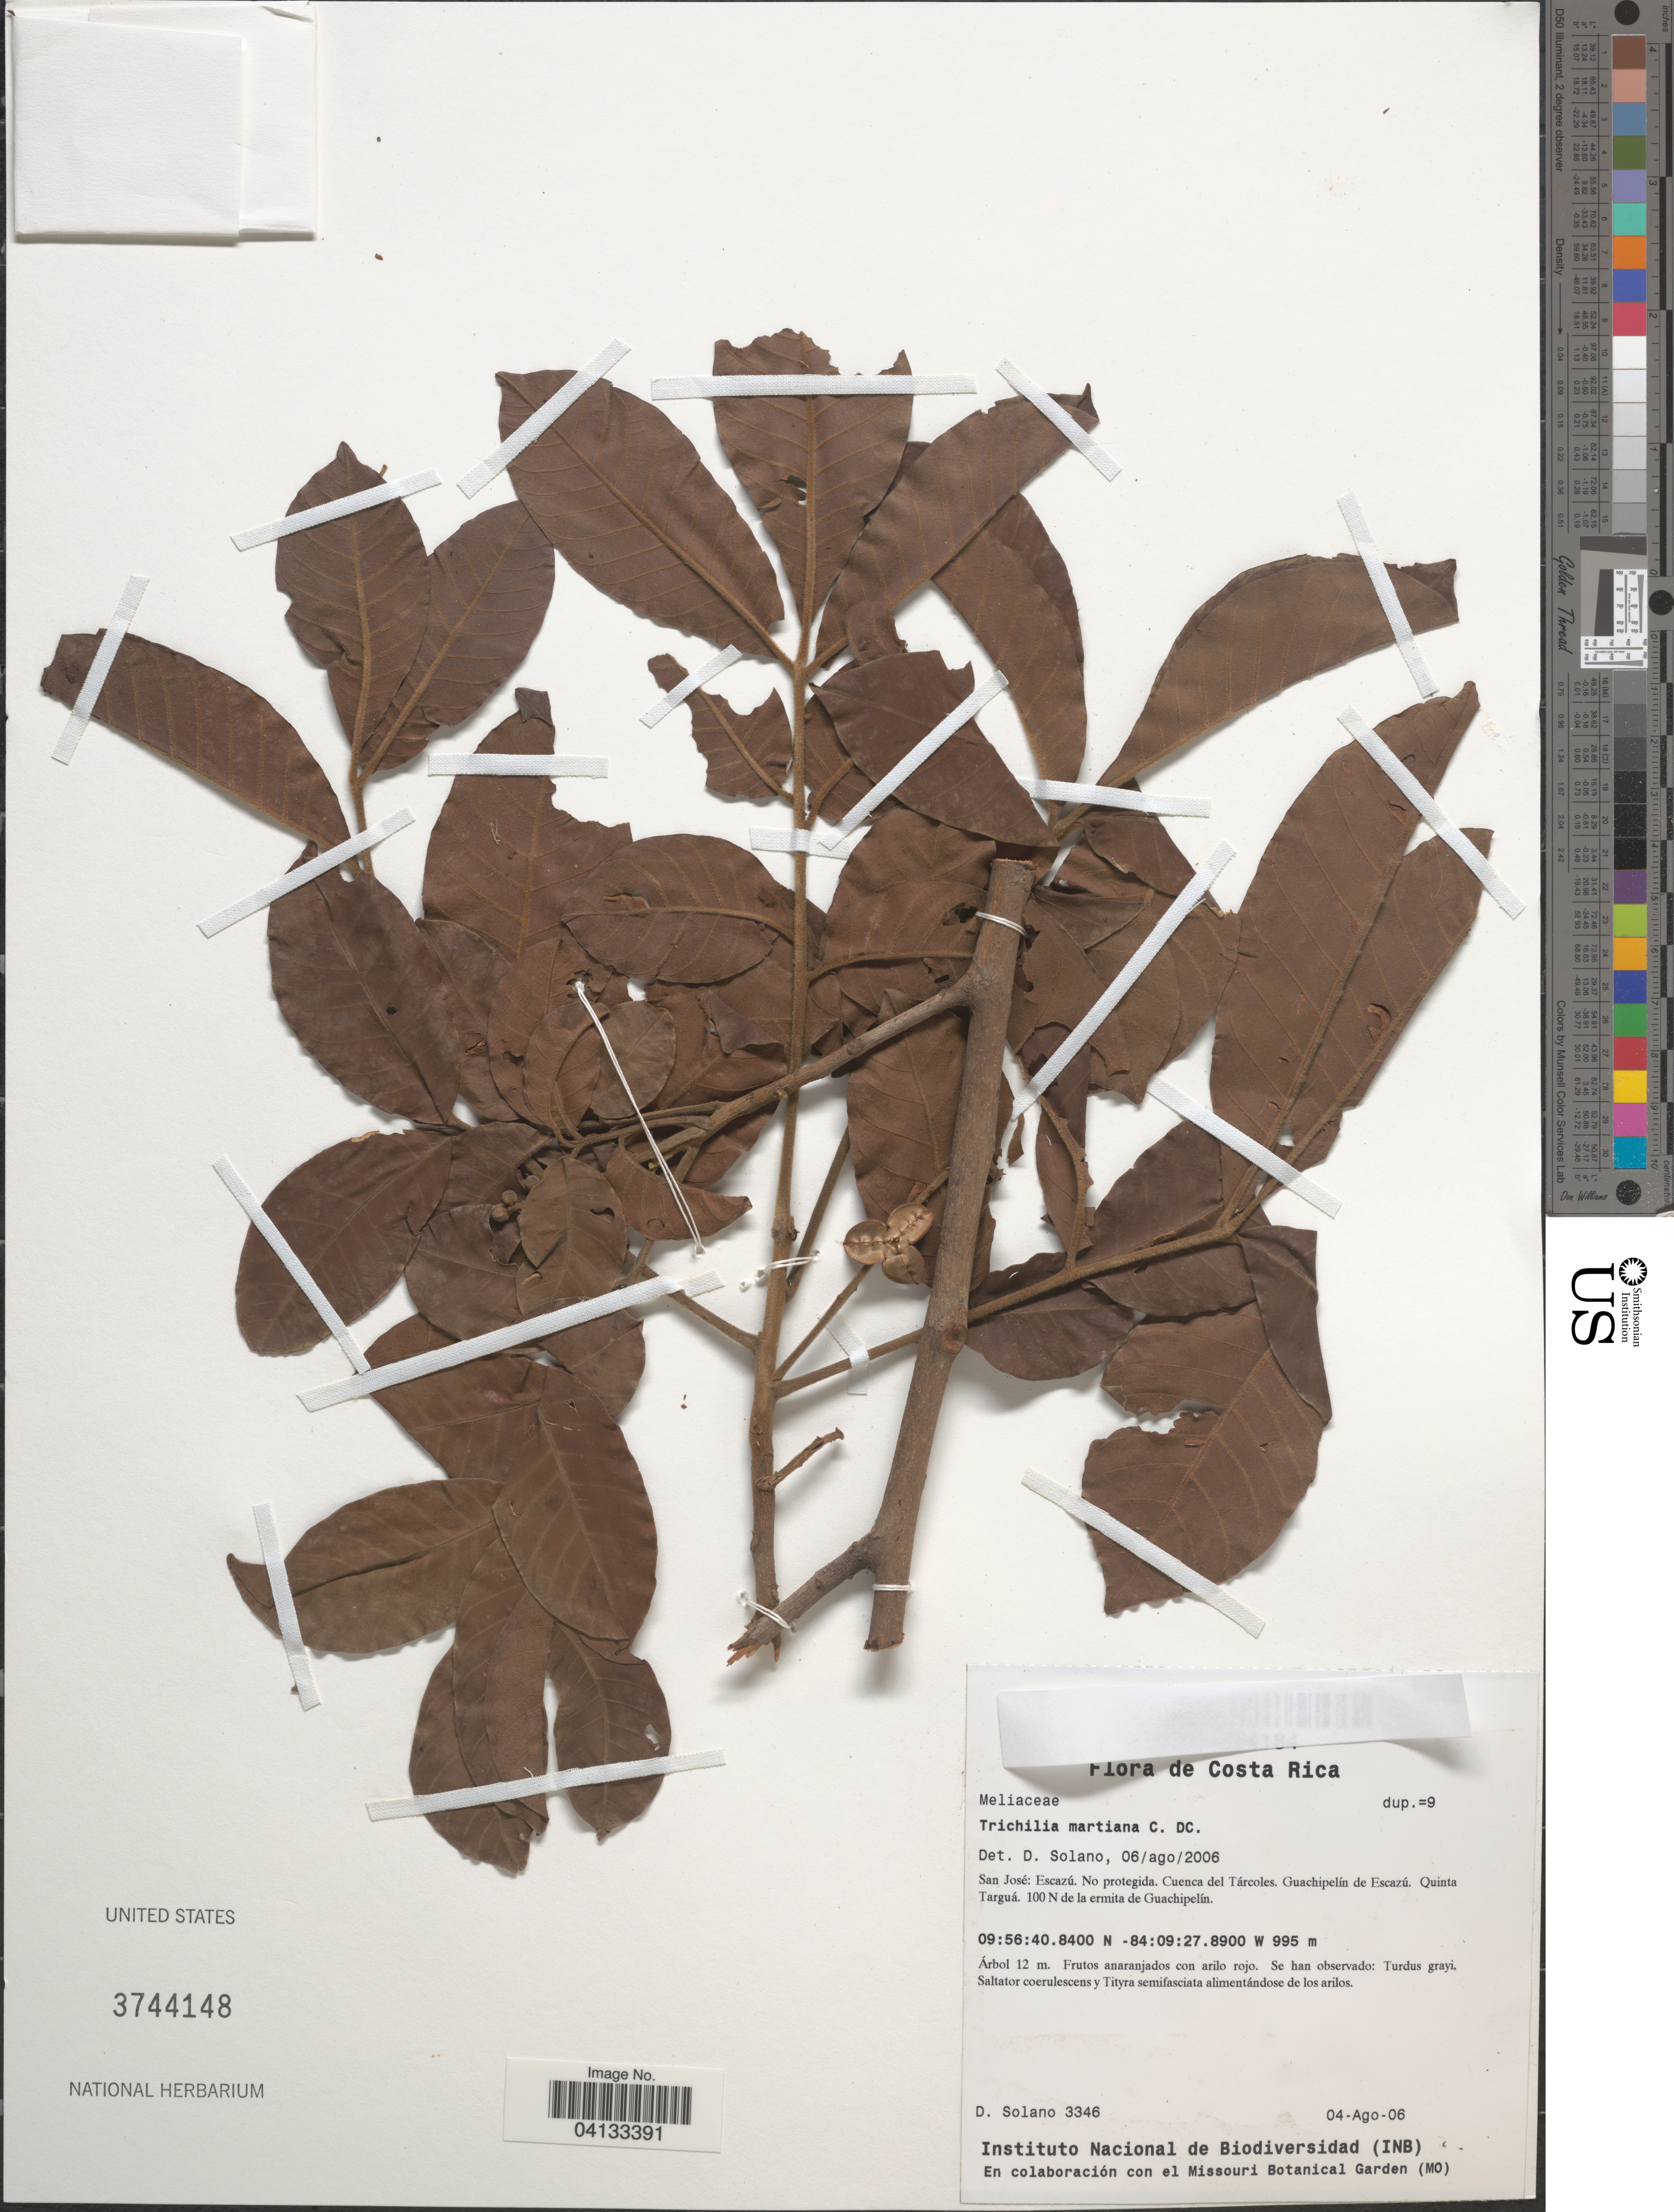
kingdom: Plantae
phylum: Tracheophyta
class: Magnoliopsida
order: Sapindales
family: Meliaceae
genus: Trichilia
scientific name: Trichilia martiana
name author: C. DC.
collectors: D. Solano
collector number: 3346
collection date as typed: Transcribed d/m/y: 4/8/6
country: Costa Rica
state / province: San José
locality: Escazú. No protegida. Cuenca del Tárcoles. Guachipelín de Escazú. Quinta Targuá. 100 N de la ermita de Guachipelín.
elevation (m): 995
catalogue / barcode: US 3744148